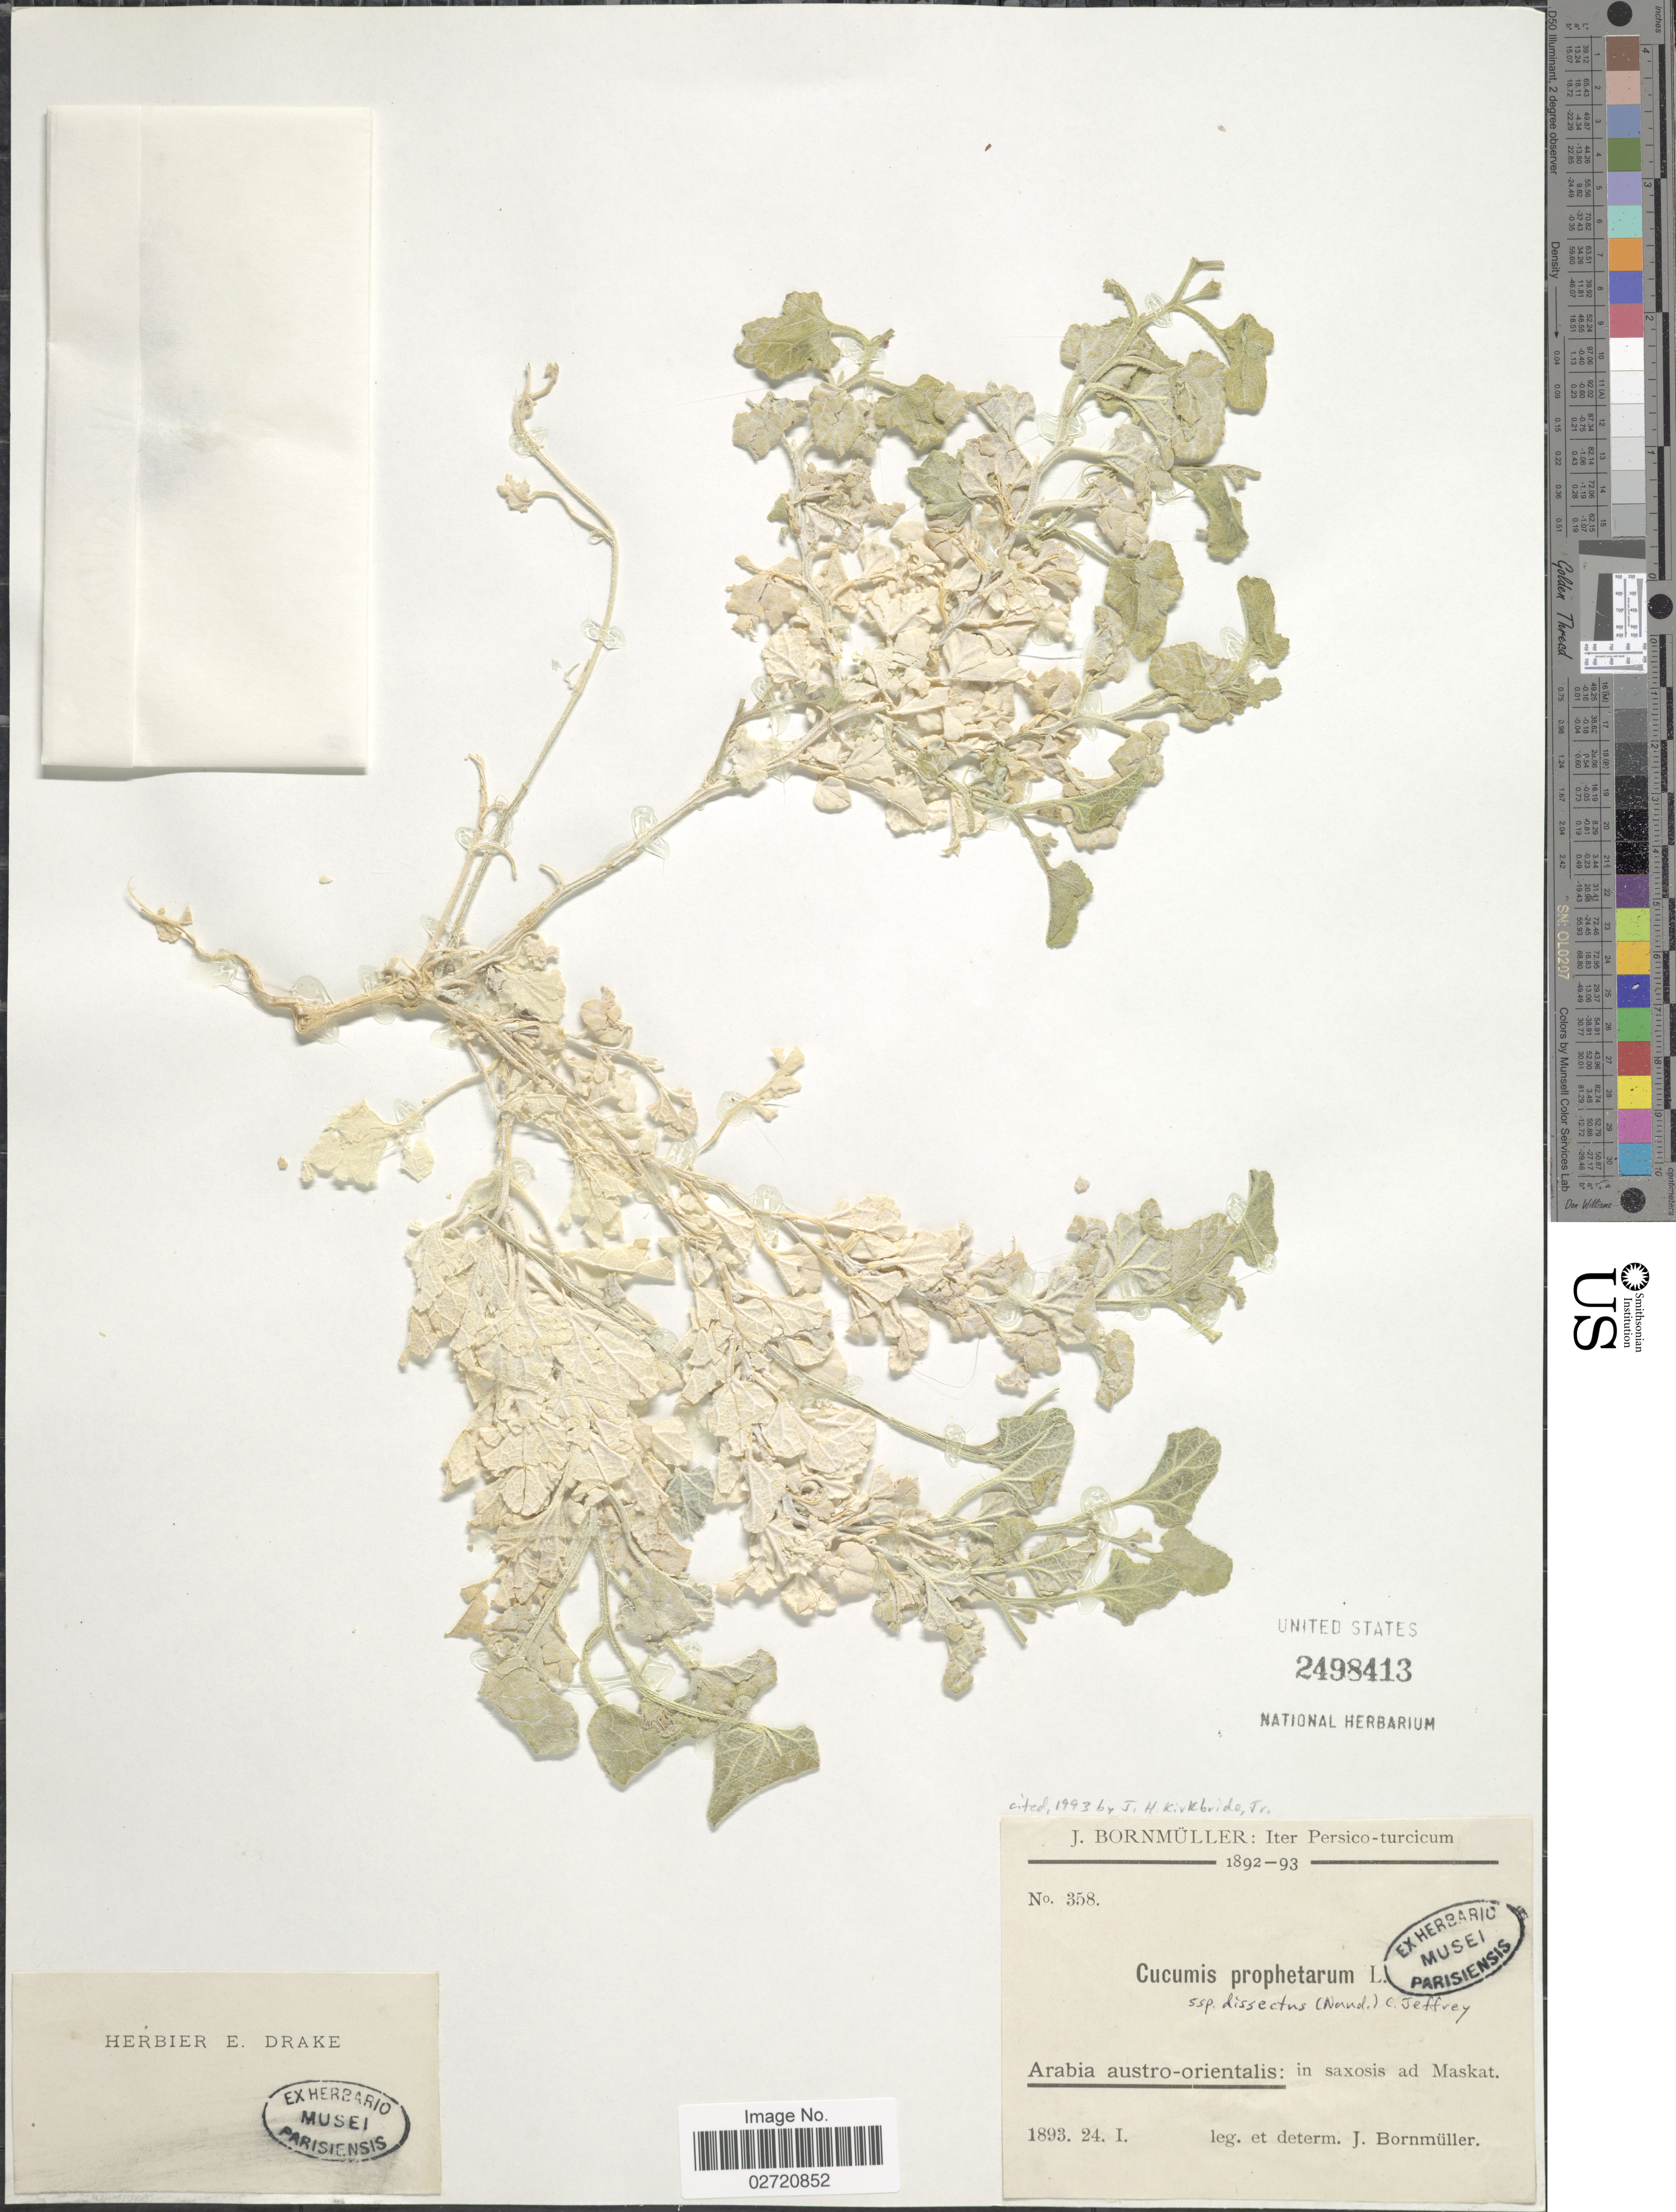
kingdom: Plantae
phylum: Tracheophyta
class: Magnoliopsida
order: Cucurbitales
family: Cucurbitaceae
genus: Cucumis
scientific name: Cucumis prophetarum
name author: L.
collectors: J. Bornmüller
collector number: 358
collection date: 1893-01-24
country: Oman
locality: Arabia austro- orientalis: in saxosis ad Maskat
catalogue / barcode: US 2498413